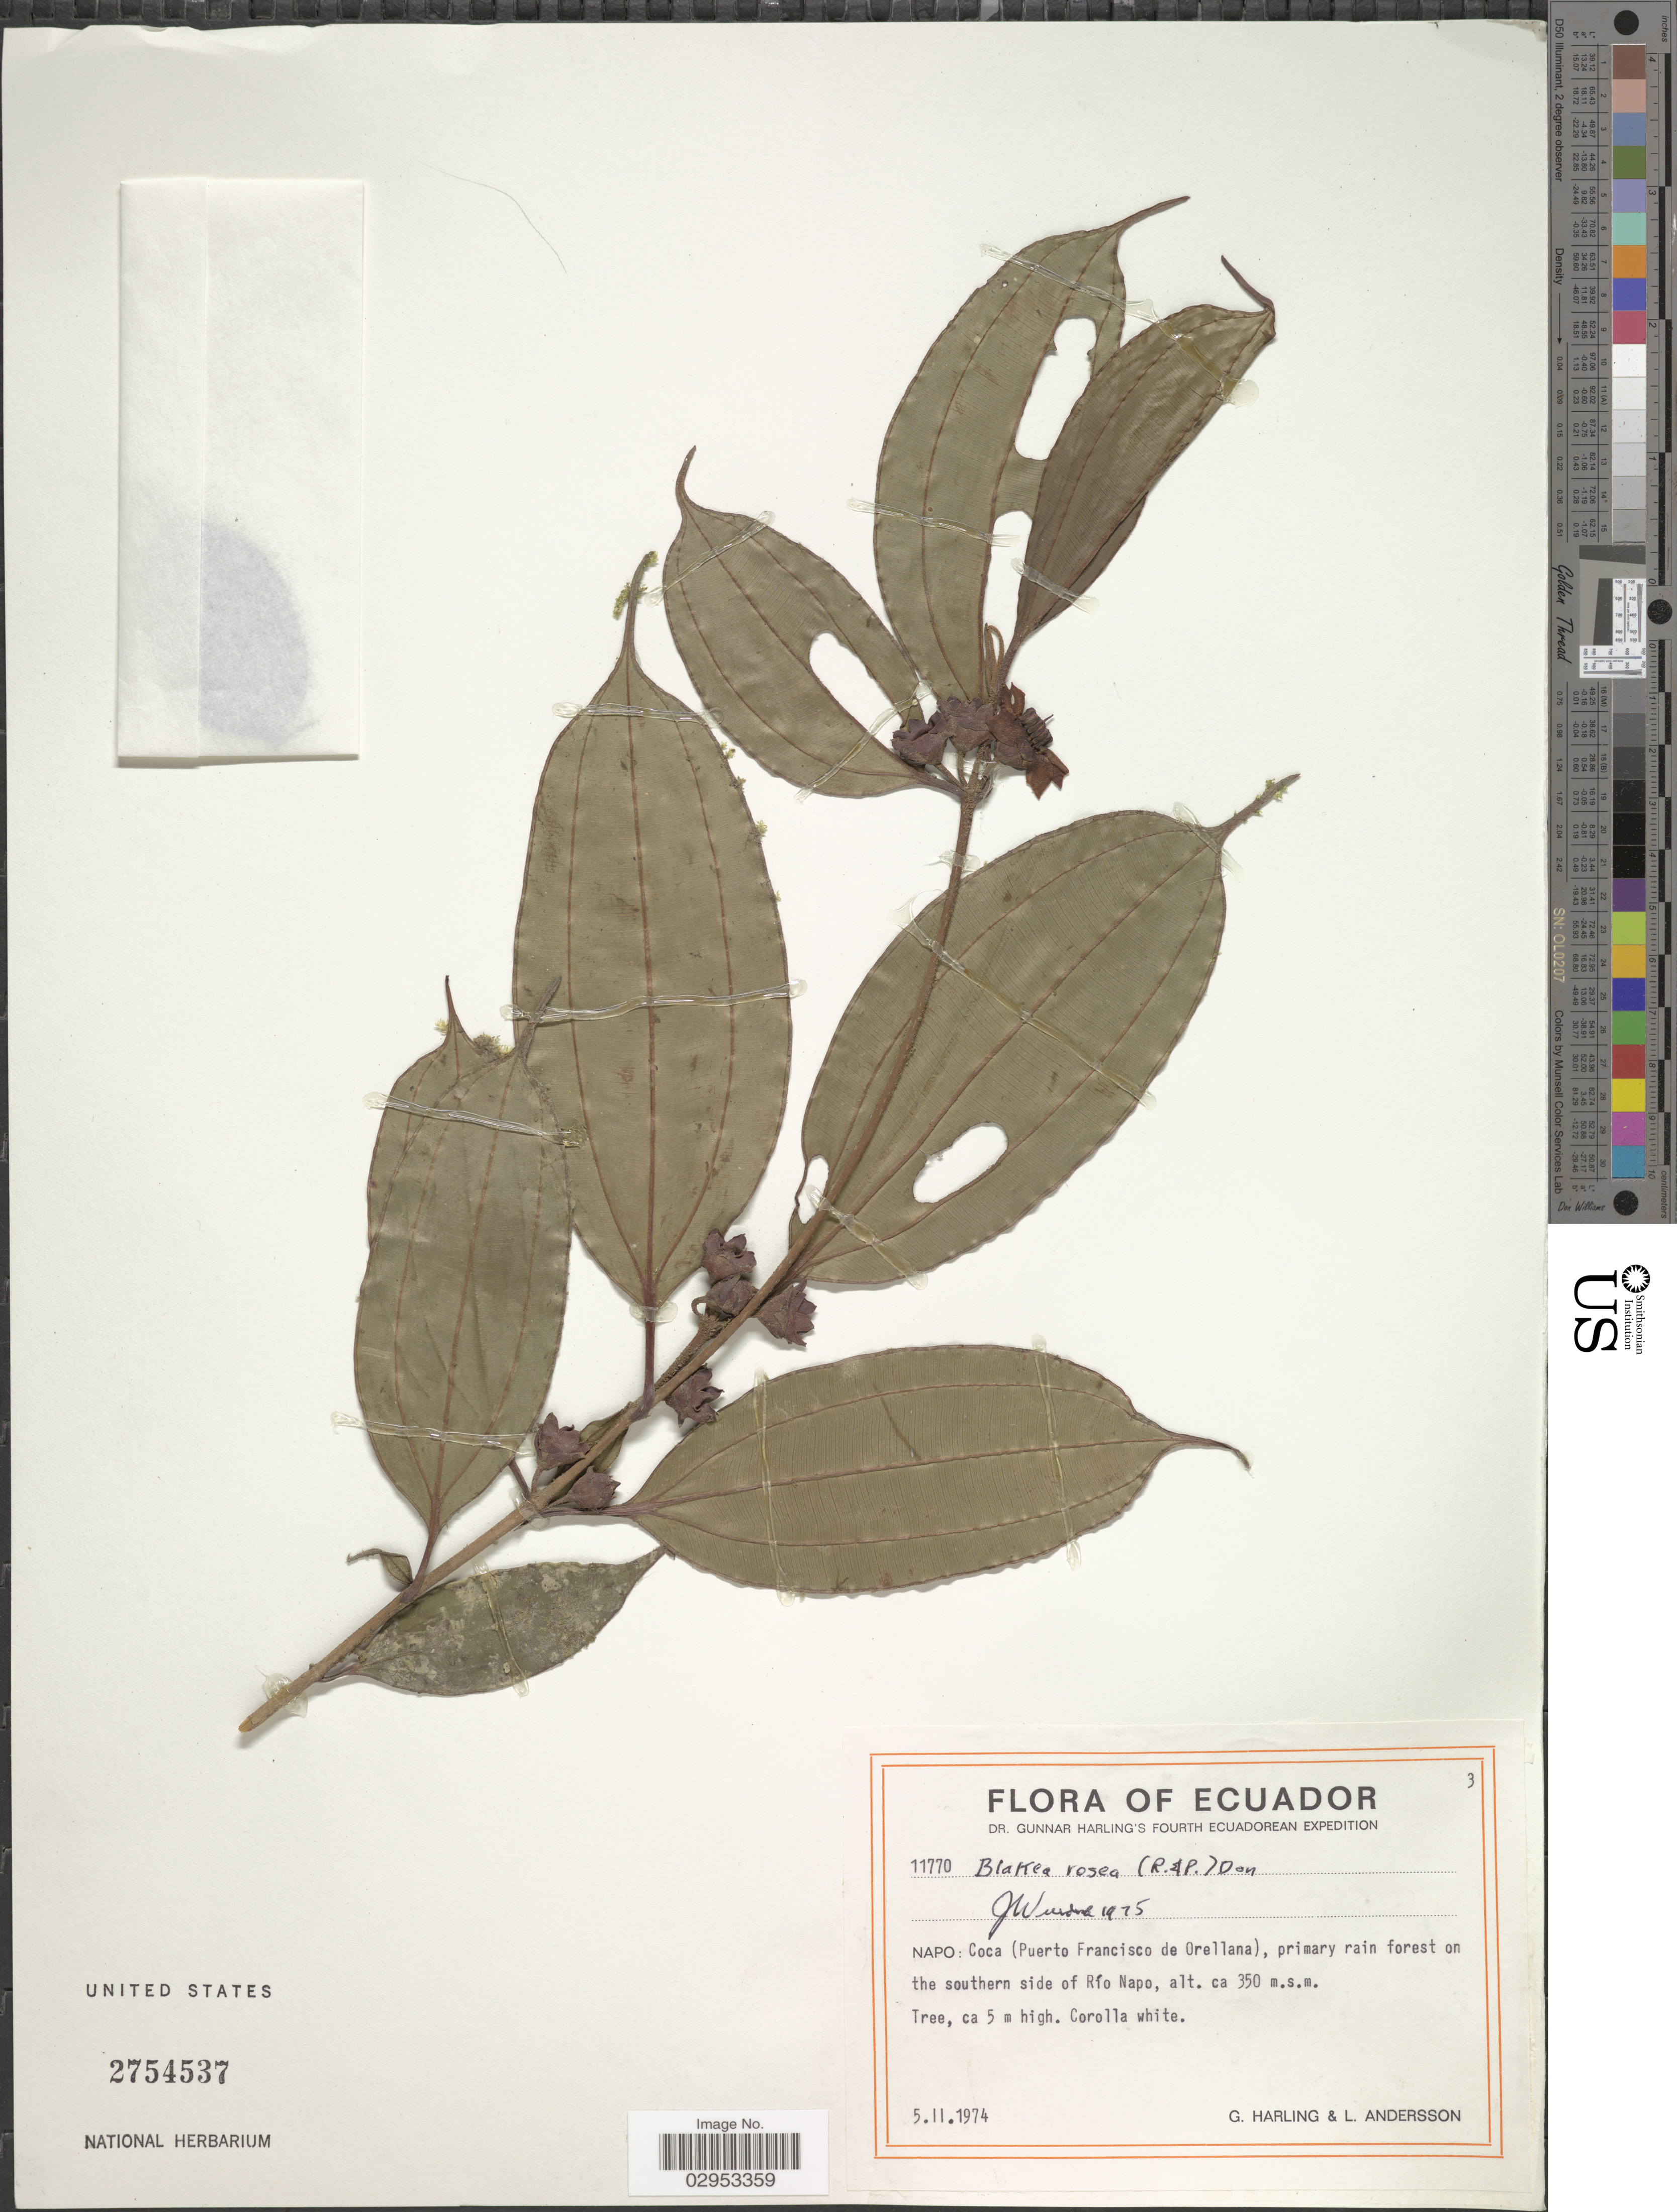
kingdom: Plantae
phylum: Tracheophyta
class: Magnoliopsida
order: Myrtales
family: Melastomataceae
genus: Blakea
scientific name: Blakea rosea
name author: D. Don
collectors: G. Harling & L. Andersson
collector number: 11770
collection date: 1974-02-05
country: Ecuador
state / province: Napo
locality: Coca (Puerto Francisco de Orellana), primary rain forest on the southern side of Río Napo.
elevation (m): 350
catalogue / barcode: US 2754537